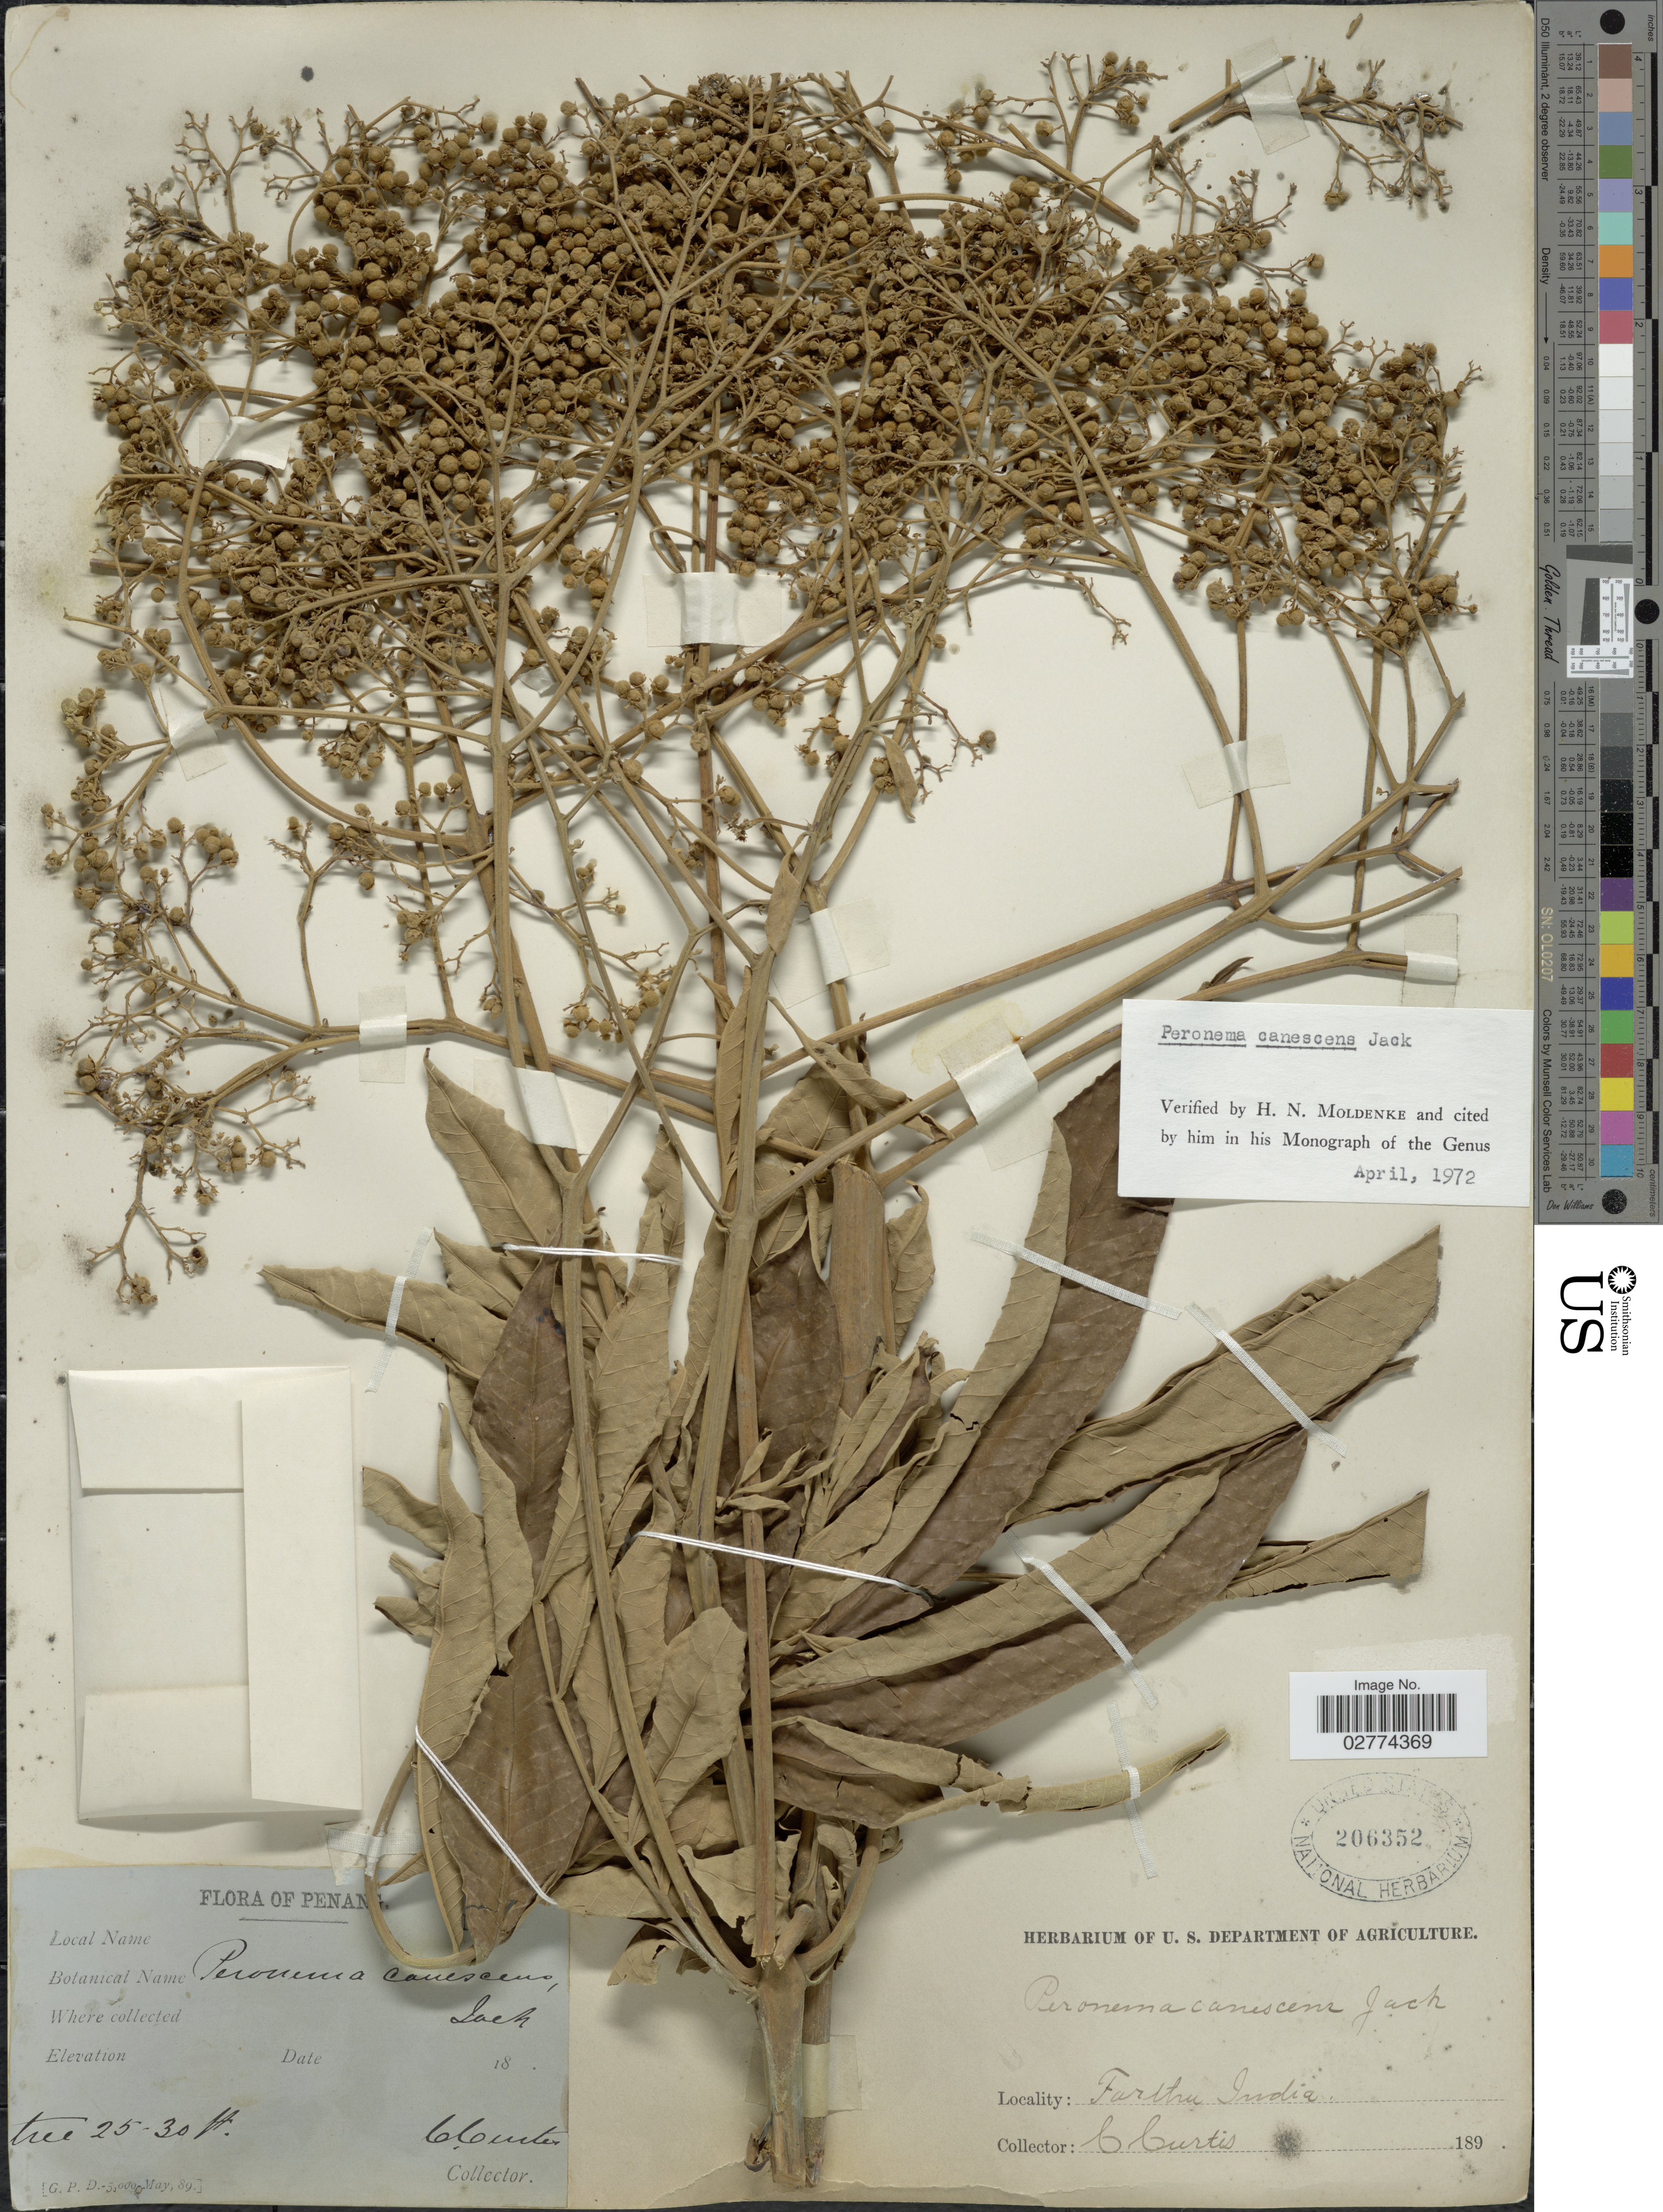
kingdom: Plantae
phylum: Tracheophyta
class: Magnoliopsida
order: Lamiales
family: Lamiaceae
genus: Peronema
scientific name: Peronema canescens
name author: Jack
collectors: C. Curtis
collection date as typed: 189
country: Malaysia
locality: Penang. Farther India.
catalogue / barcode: US 206352